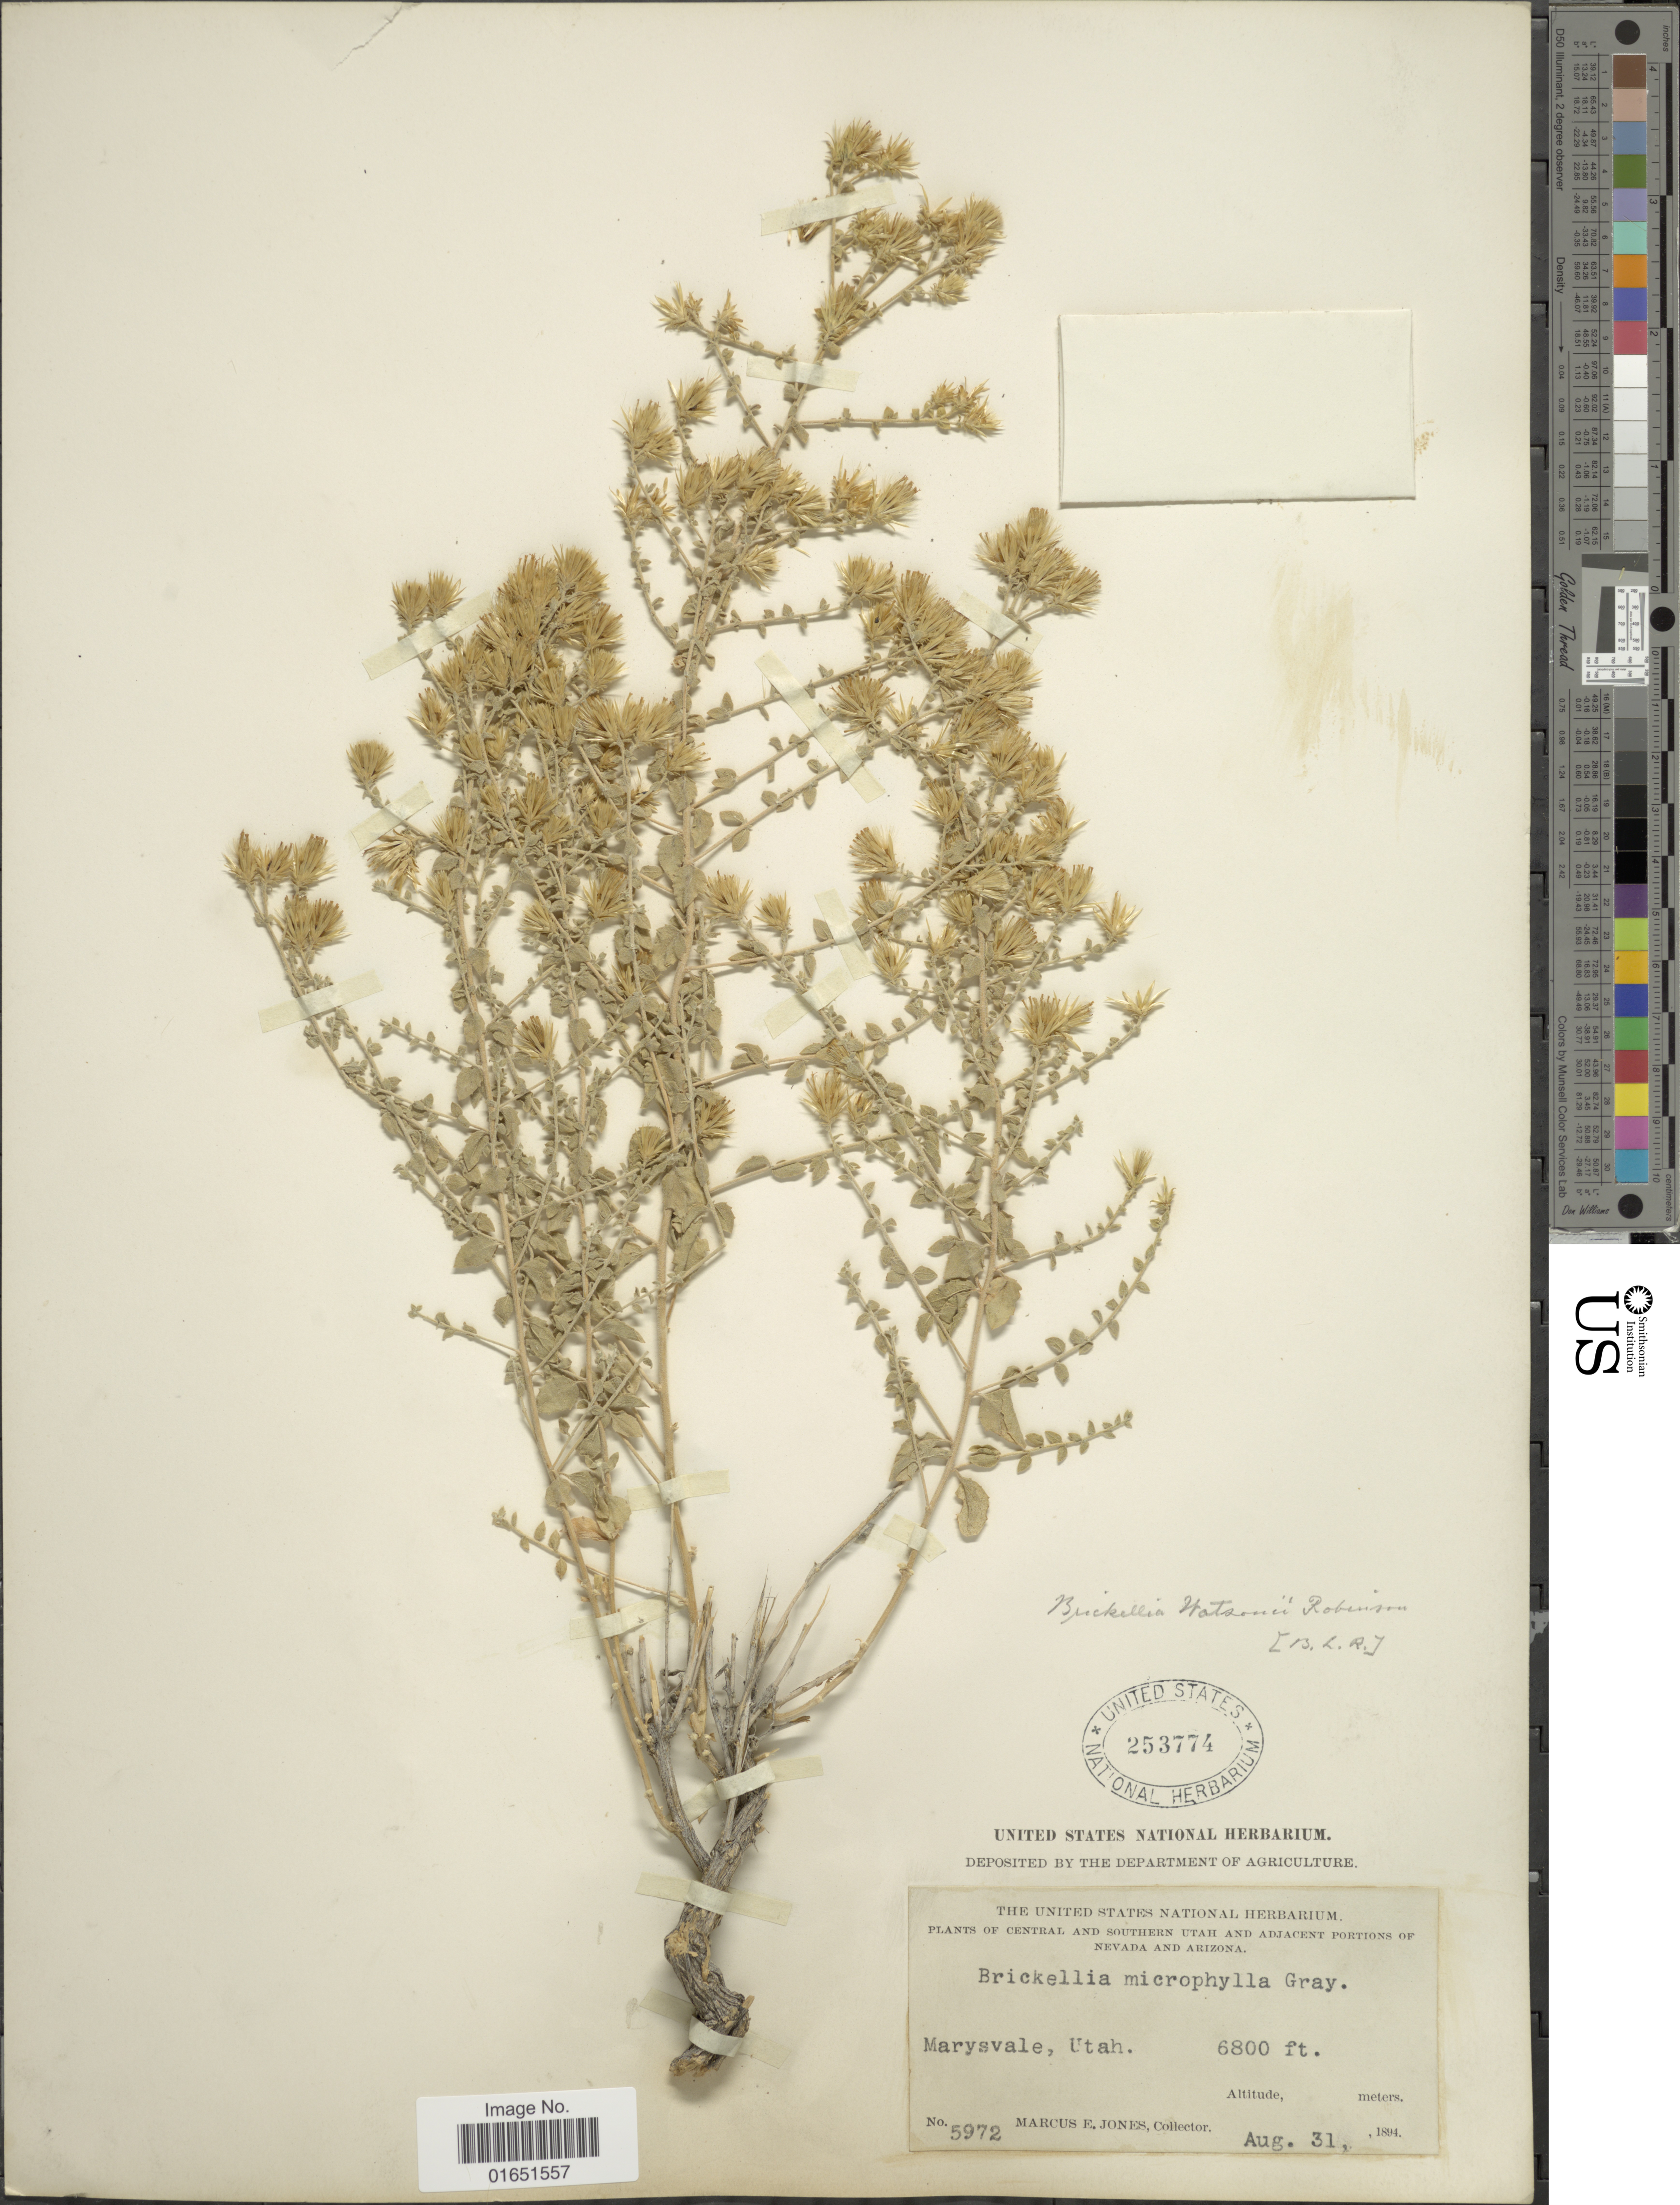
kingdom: Plantae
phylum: Tracheophyta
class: Magnoliopsida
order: Asterales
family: Asteraceae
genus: Brickellia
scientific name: Brickellia watsonii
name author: B.L. Rob.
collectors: M. E. Jones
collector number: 5972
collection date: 1894-08-31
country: United States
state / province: Utah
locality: Central and Southern Utah and Adjacent portions of Nevada and Arizona, Marysvale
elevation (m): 2073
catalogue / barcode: US 253774